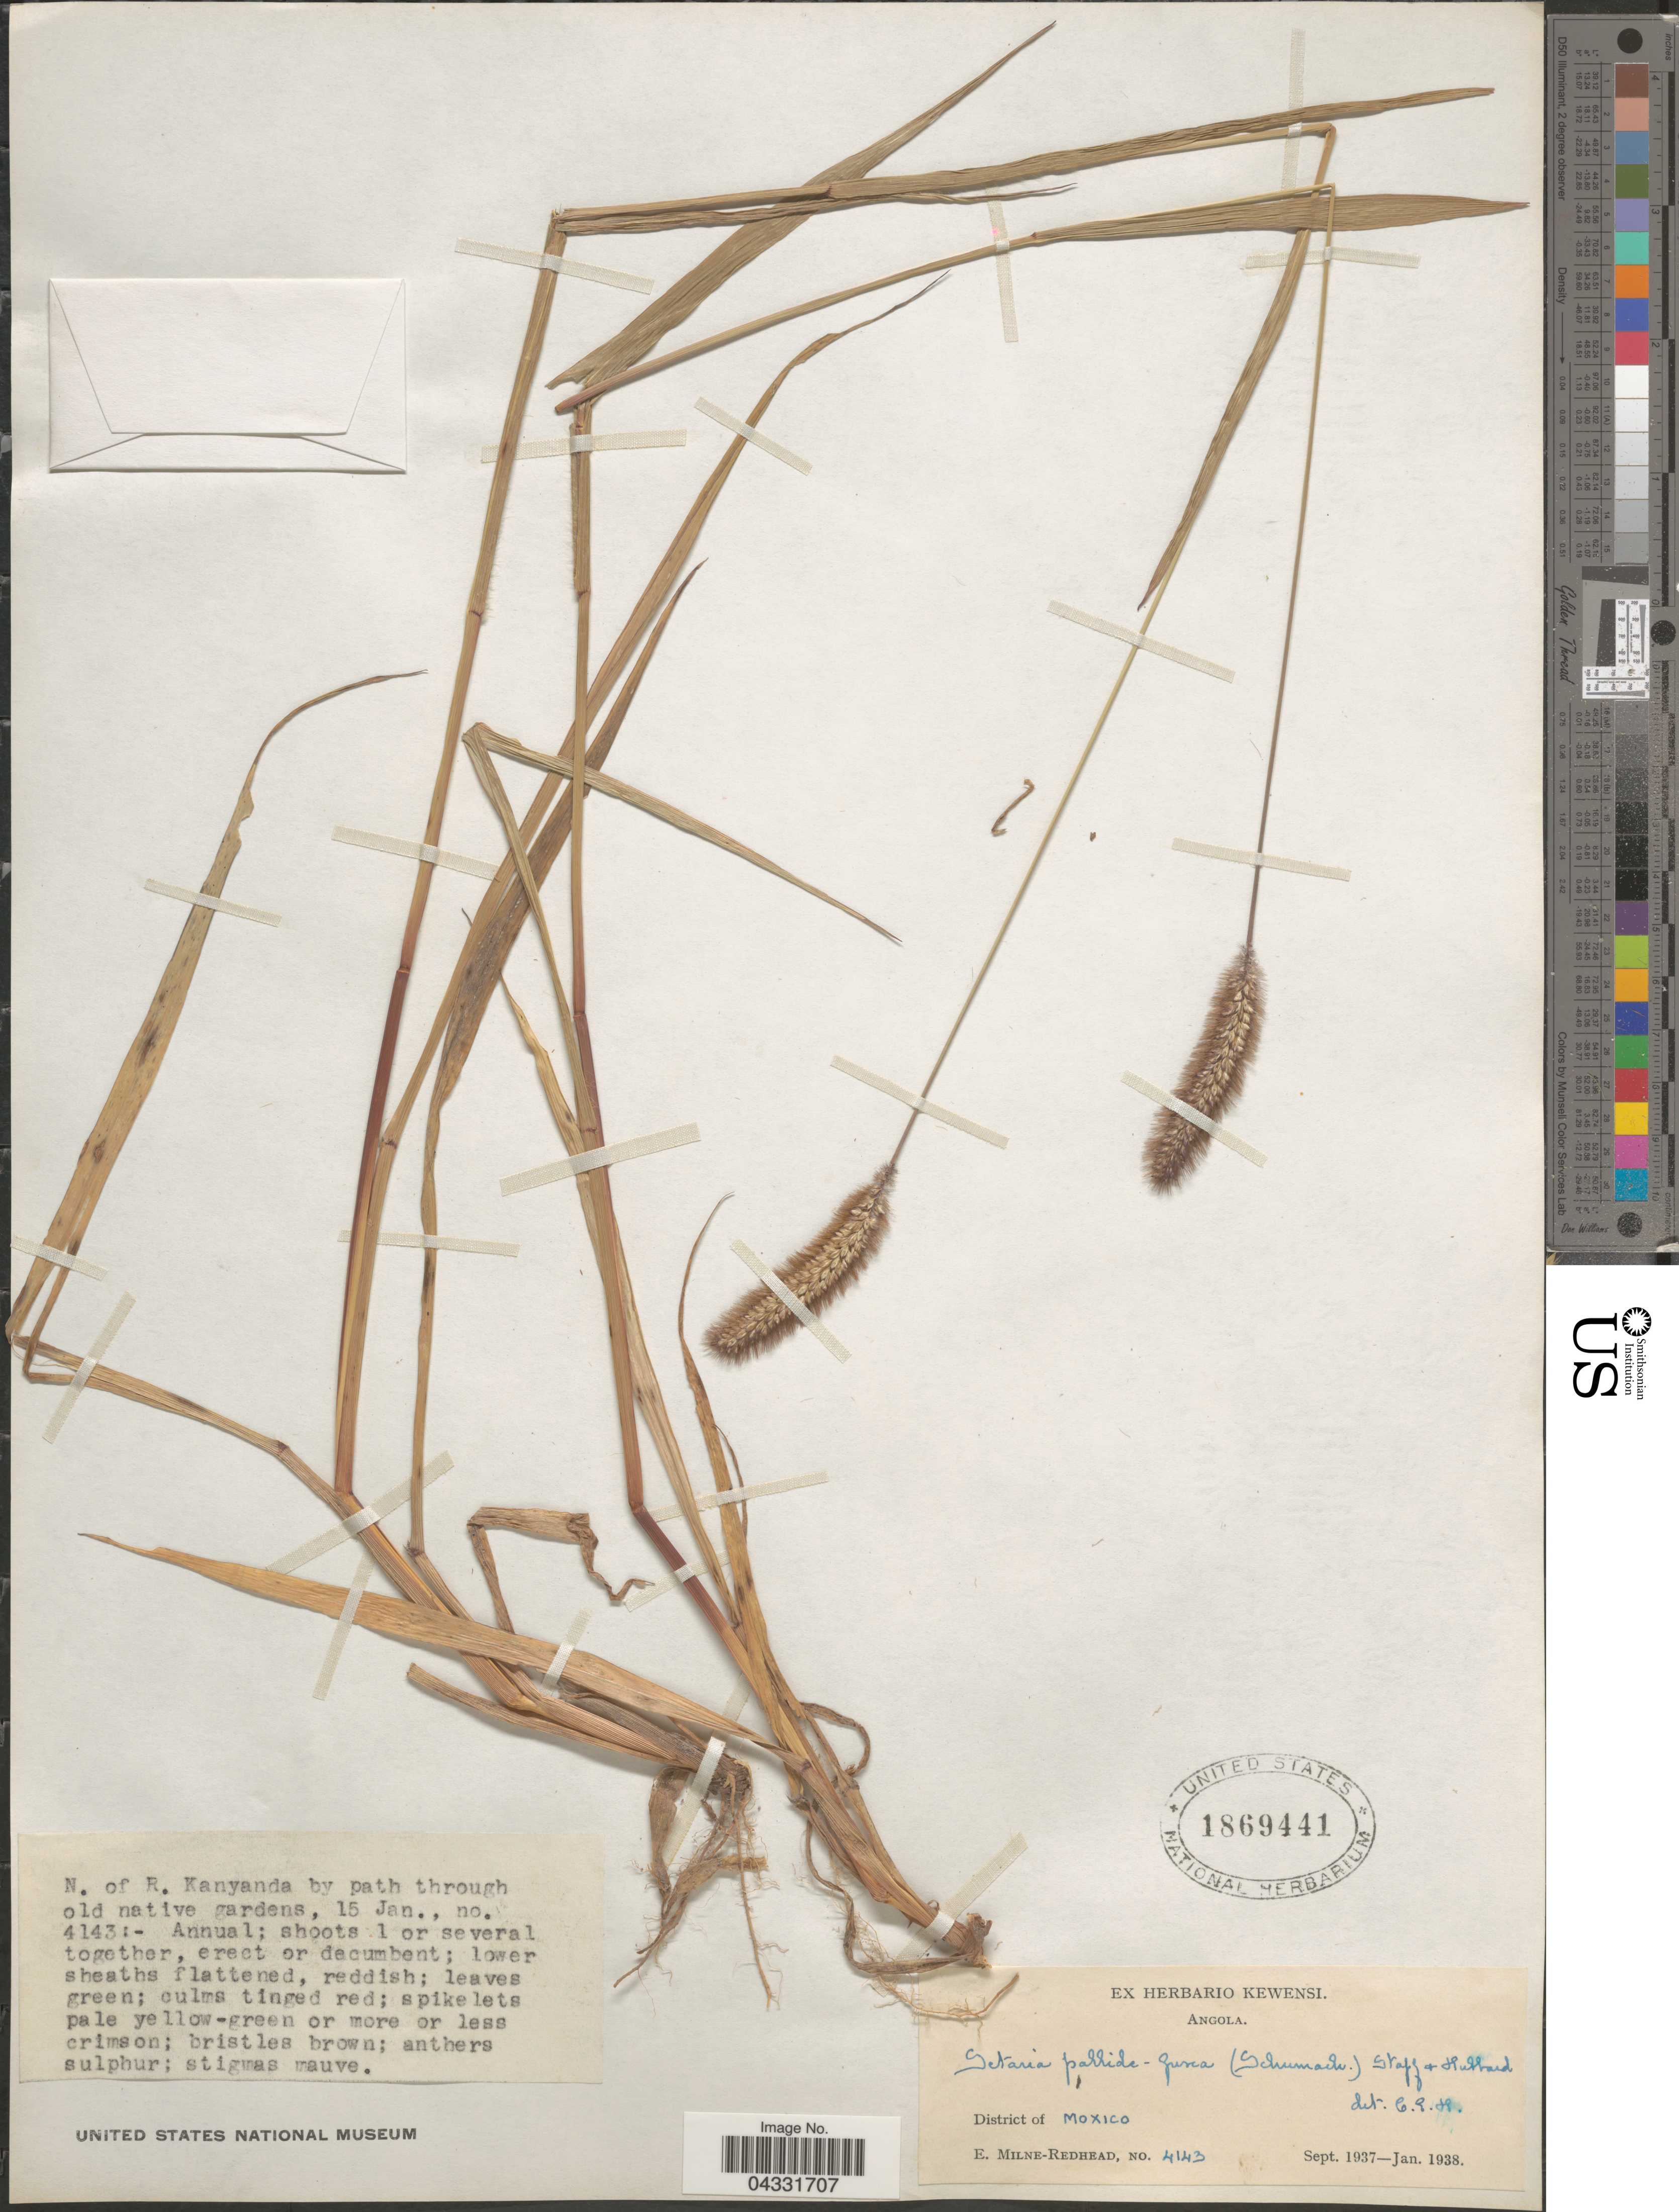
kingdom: Plantae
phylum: Tracheophyta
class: Liliopsida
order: Poales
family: Poaceae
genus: Setaria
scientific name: Setaria pallide-fusca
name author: (Schumach.) Stapf & C.E. Hubb.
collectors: E. W. Milne-Redhead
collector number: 4143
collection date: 1937-09/1938-01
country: Angola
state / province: Moxico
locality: N. of R. Kanyanda by path through old native gardens. District of Moxico.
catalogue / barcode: US 1869441